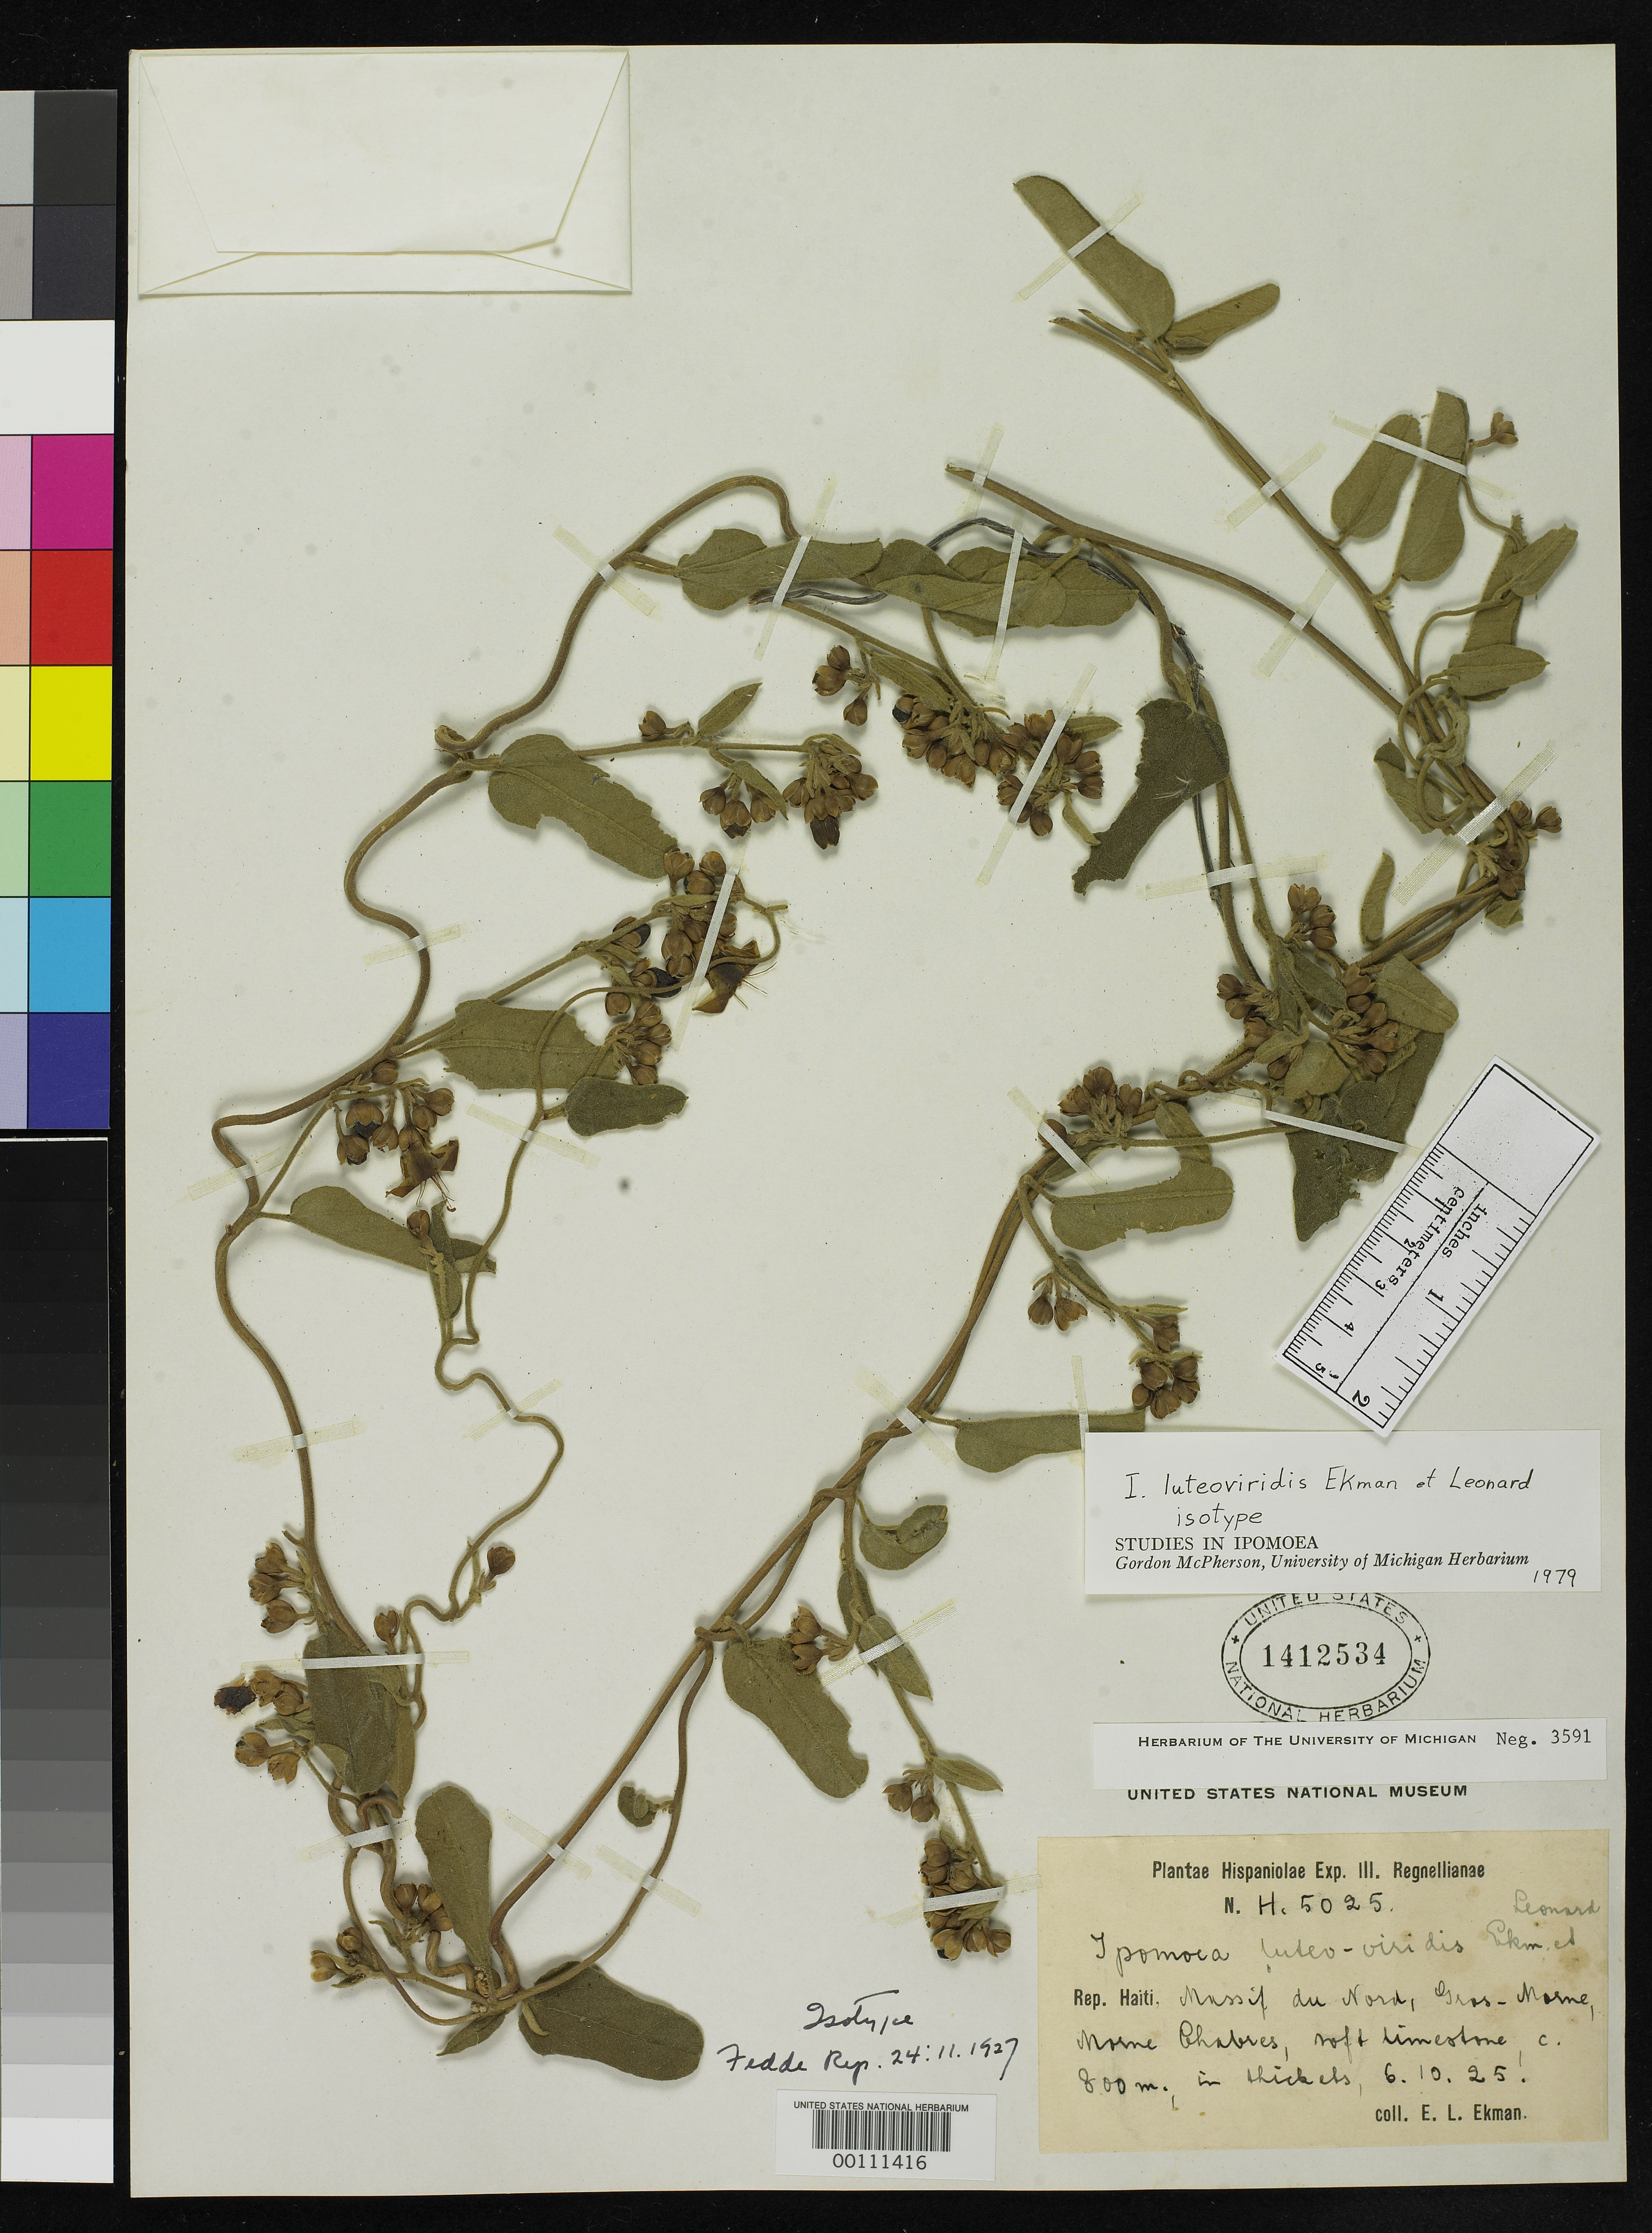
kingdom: Plantae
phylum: Tracheophyta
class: Magnoliopsida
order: Solanales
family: Convolvulaceae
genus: Ipomoea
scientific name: Ipomoea luteoviridis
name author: Ekman & Leonard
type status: Isotype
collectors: E. L. Ekman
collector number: H 5025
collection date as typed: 1925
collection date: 1925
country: Haiti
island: Hispaniola Island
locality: Massif Dunord.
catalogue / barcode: US 1412534